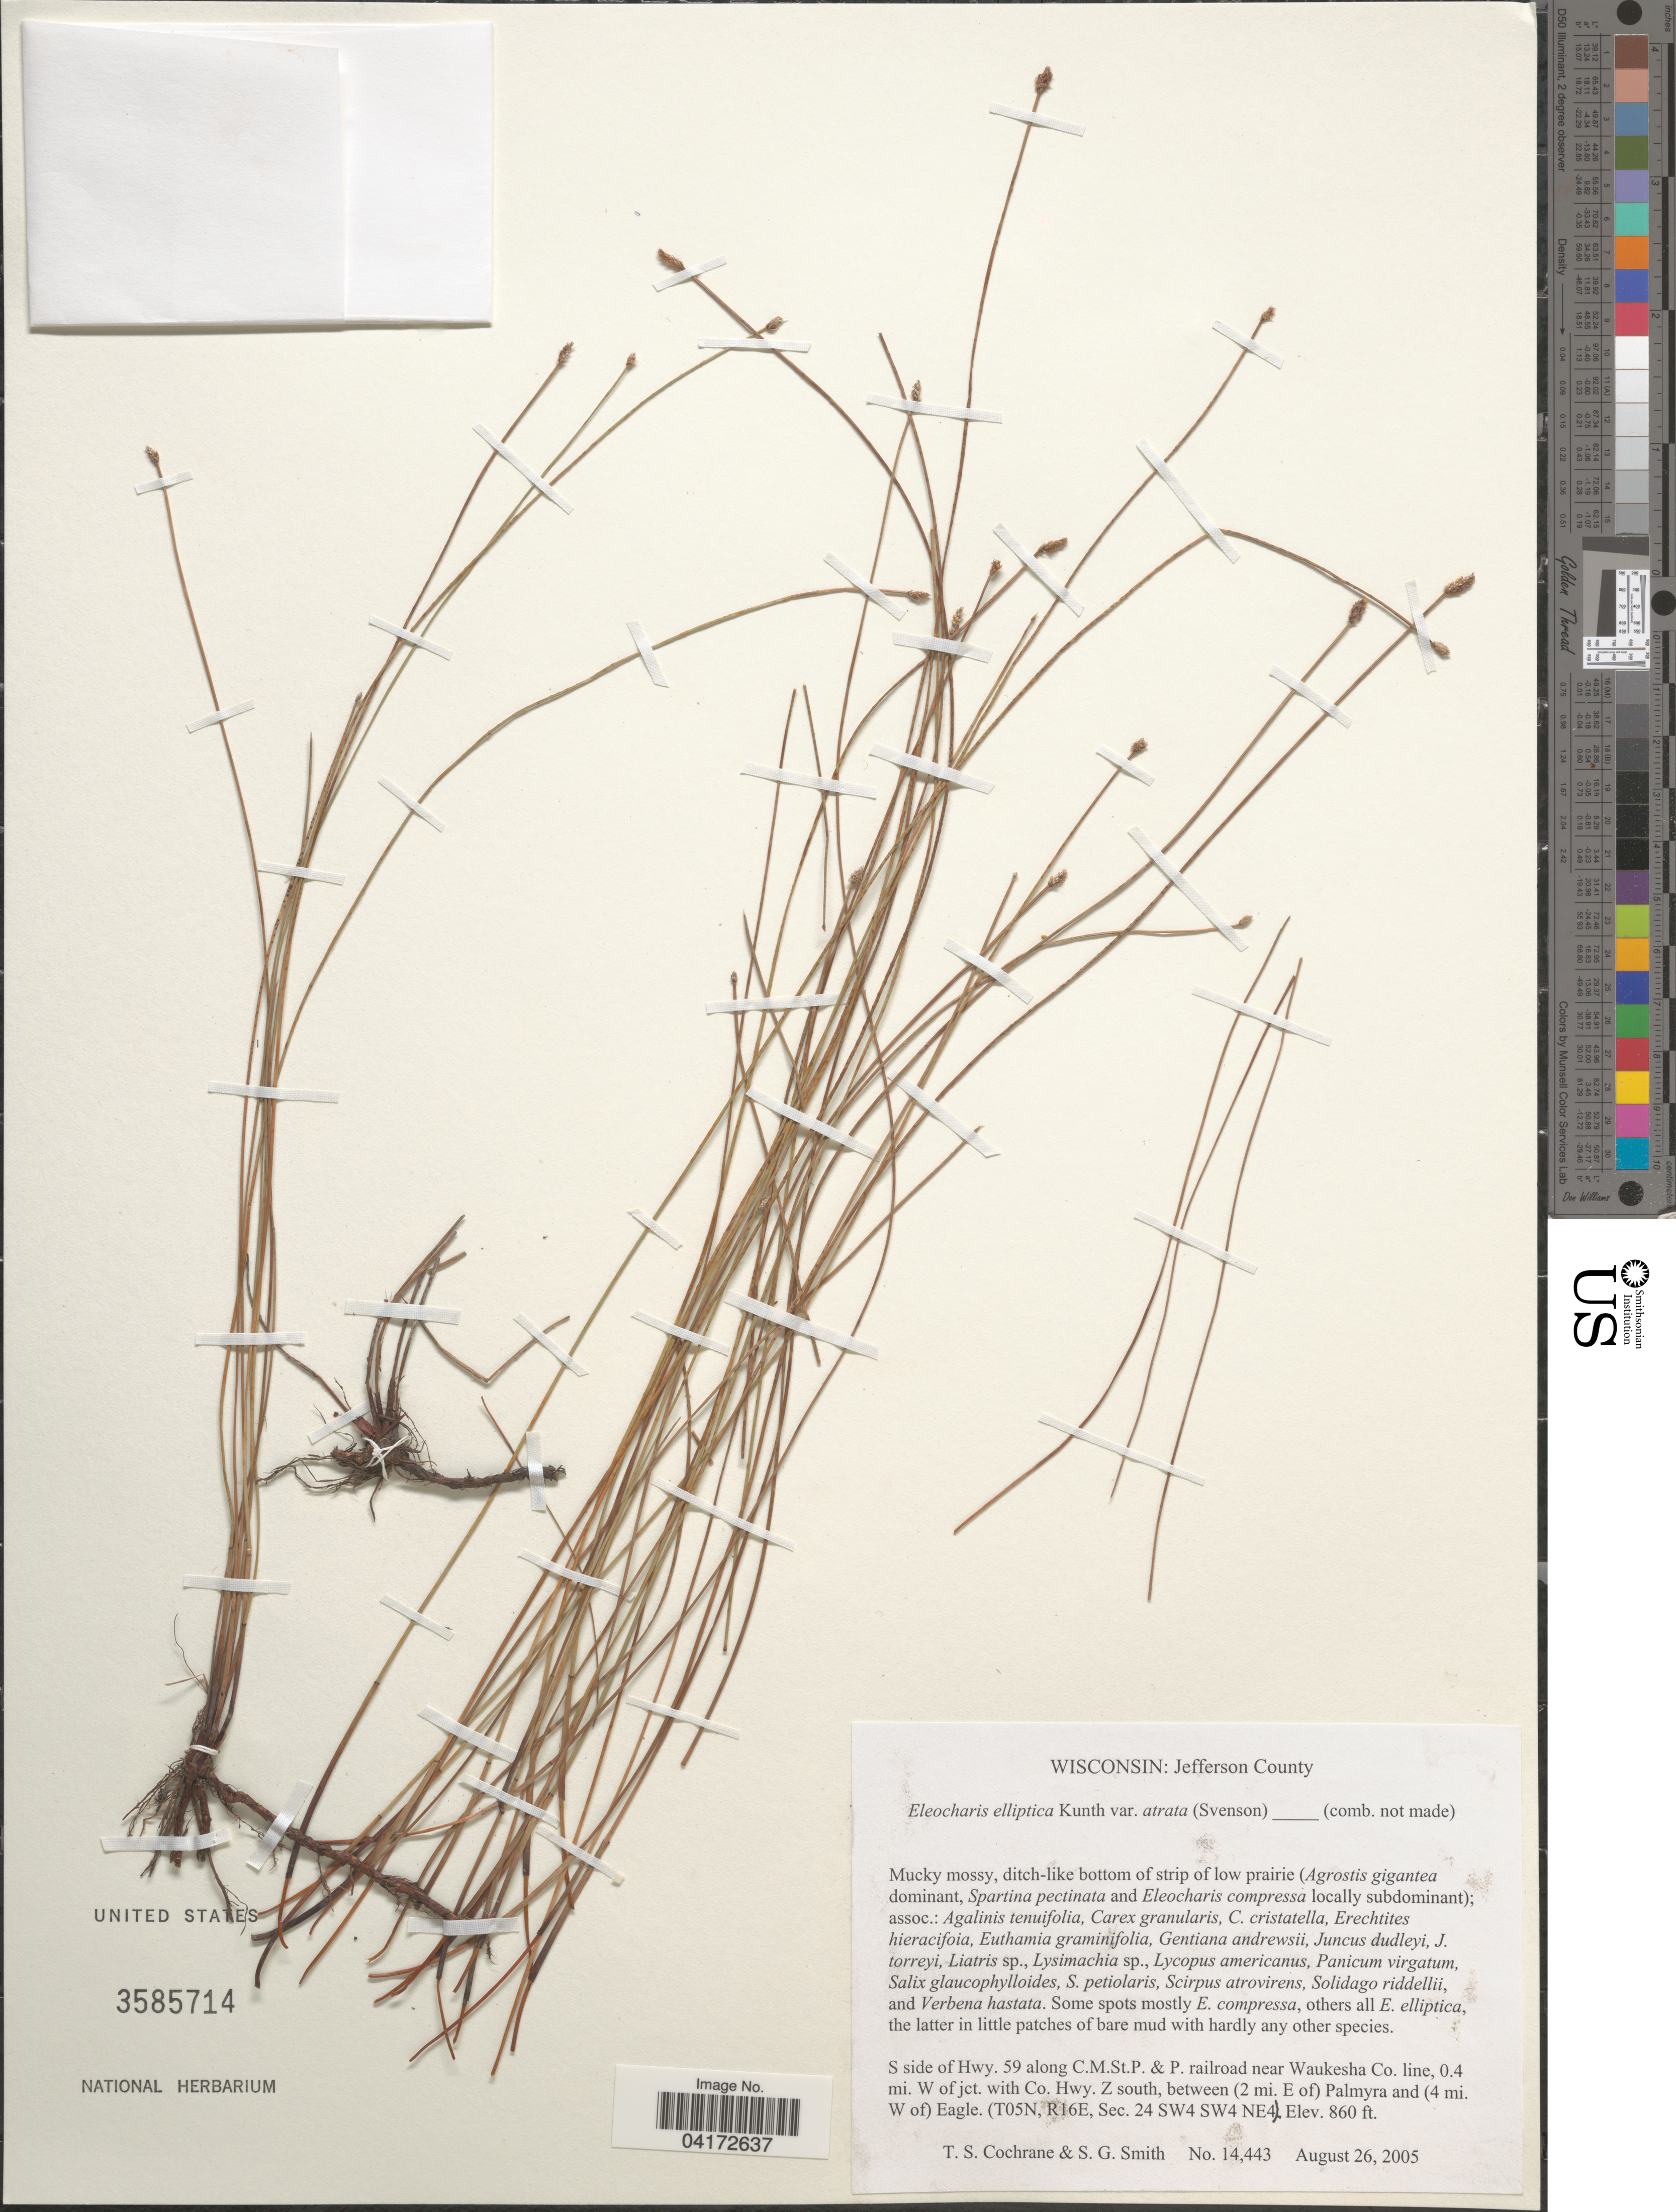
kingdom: Plantae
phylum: Tracheophyta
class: Liliopsida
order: Poales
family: Cyperaceae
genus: Eleocharis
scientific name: Eleocharis elliptica var. atrata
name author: (Svenson) S.G. Sm.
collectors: T. S. Cochrane & S. G. Smith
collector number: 14443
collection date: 2005-08-26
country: United States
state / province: Wisconsin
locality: Jefferson County. S side of Hwy. 59 along C.M.St.P & P. railroad near Waukesha Co. line, 0.4 mi. W of jct. with Co. Hwy. Z south, between (2 mi. E of) Palmyra and (4 mi. W of) Eagle. (T05N, R16E, Sec. 24 SW4 SW4 NE4).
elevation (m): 262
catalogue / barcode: US 3585714